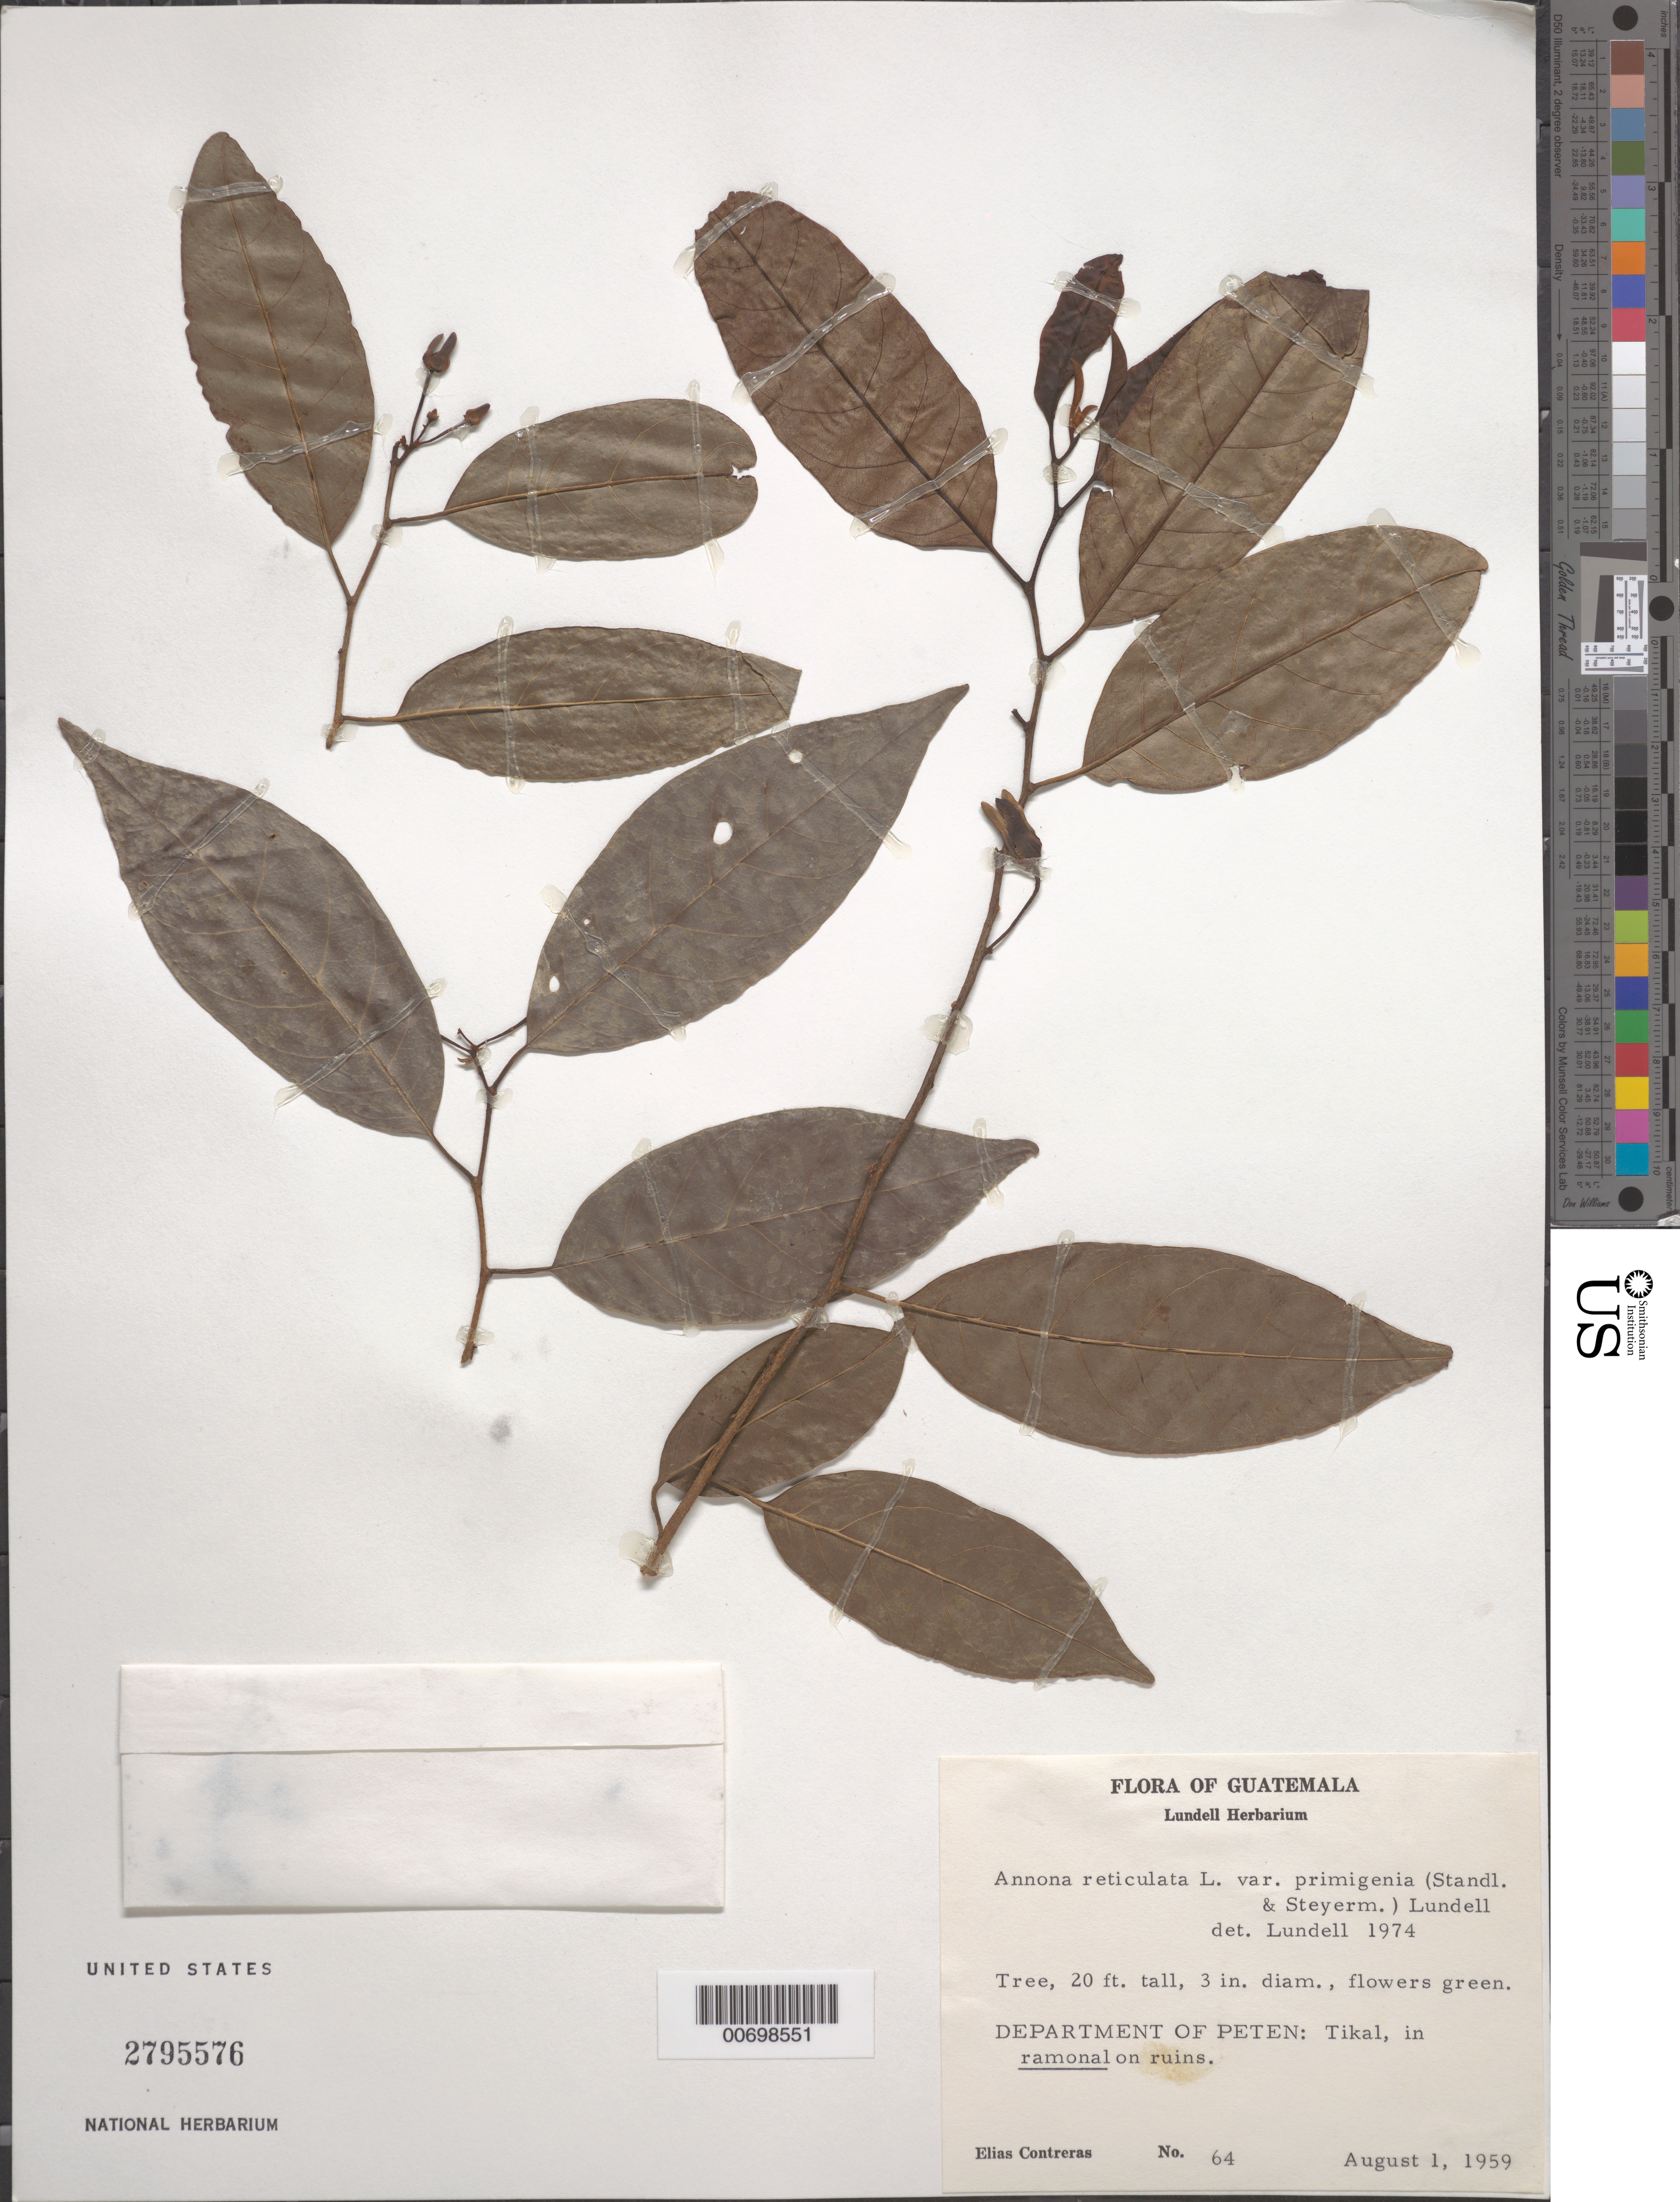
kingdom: Plantae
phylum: Tracheophyta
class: Magnoliopsida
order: Magnoliales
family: Annonaceae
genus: Annona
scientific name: Annona reticulata var. primigenia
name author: (Standl. & Steyerm.) Lundell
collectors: E. Contreras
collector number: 64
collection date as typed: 01 Aug 1959 or 08 Jan 1959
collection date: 1959-01-08 or 1959-08-01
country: Guatemala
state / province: El Petén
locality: Tikal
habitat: In ramonal on ruins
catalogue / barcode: US 2795576